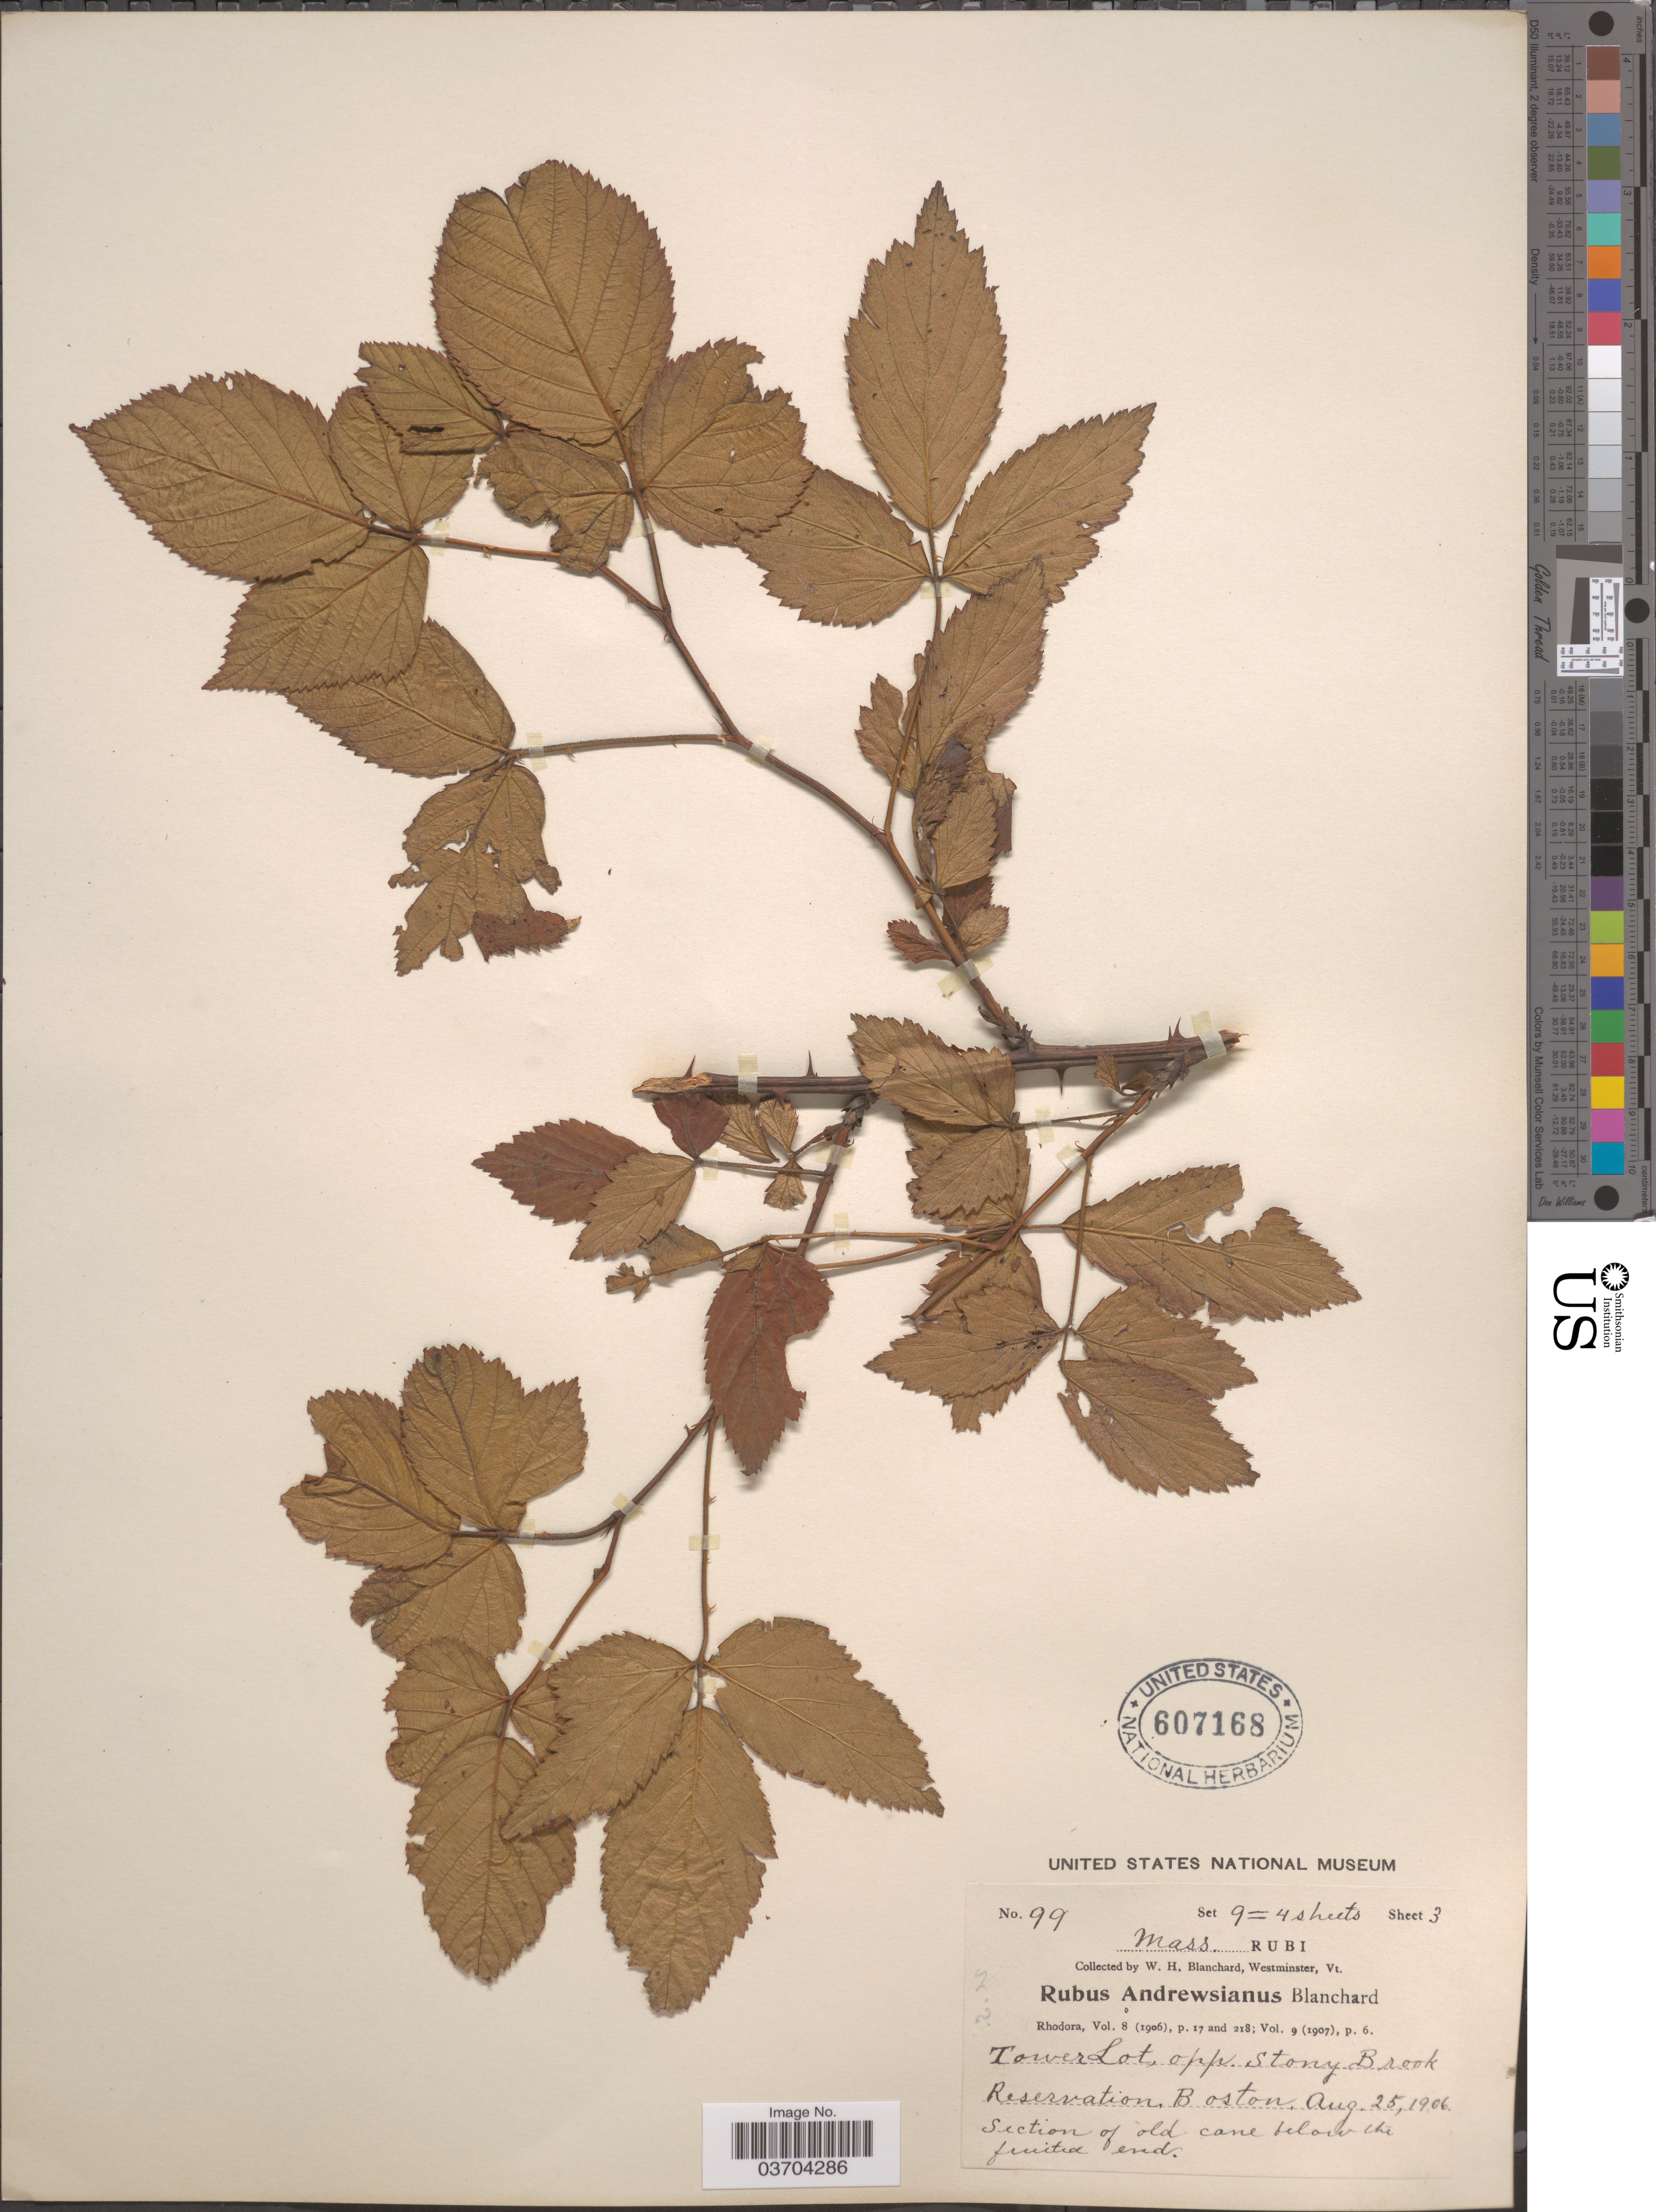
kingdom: Plantae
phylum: Tracheophyta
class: Magnoliopsida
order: Rosales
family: Rosaceae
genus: Rubus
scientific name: Rubus argutus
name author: Link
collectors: W. H. Blanchard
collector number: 99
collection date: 1906-08-25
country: United States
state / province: Massachusetts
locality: Tower Lot, opp. Stony Brook Reservation. Boston.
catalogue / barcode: US 607168